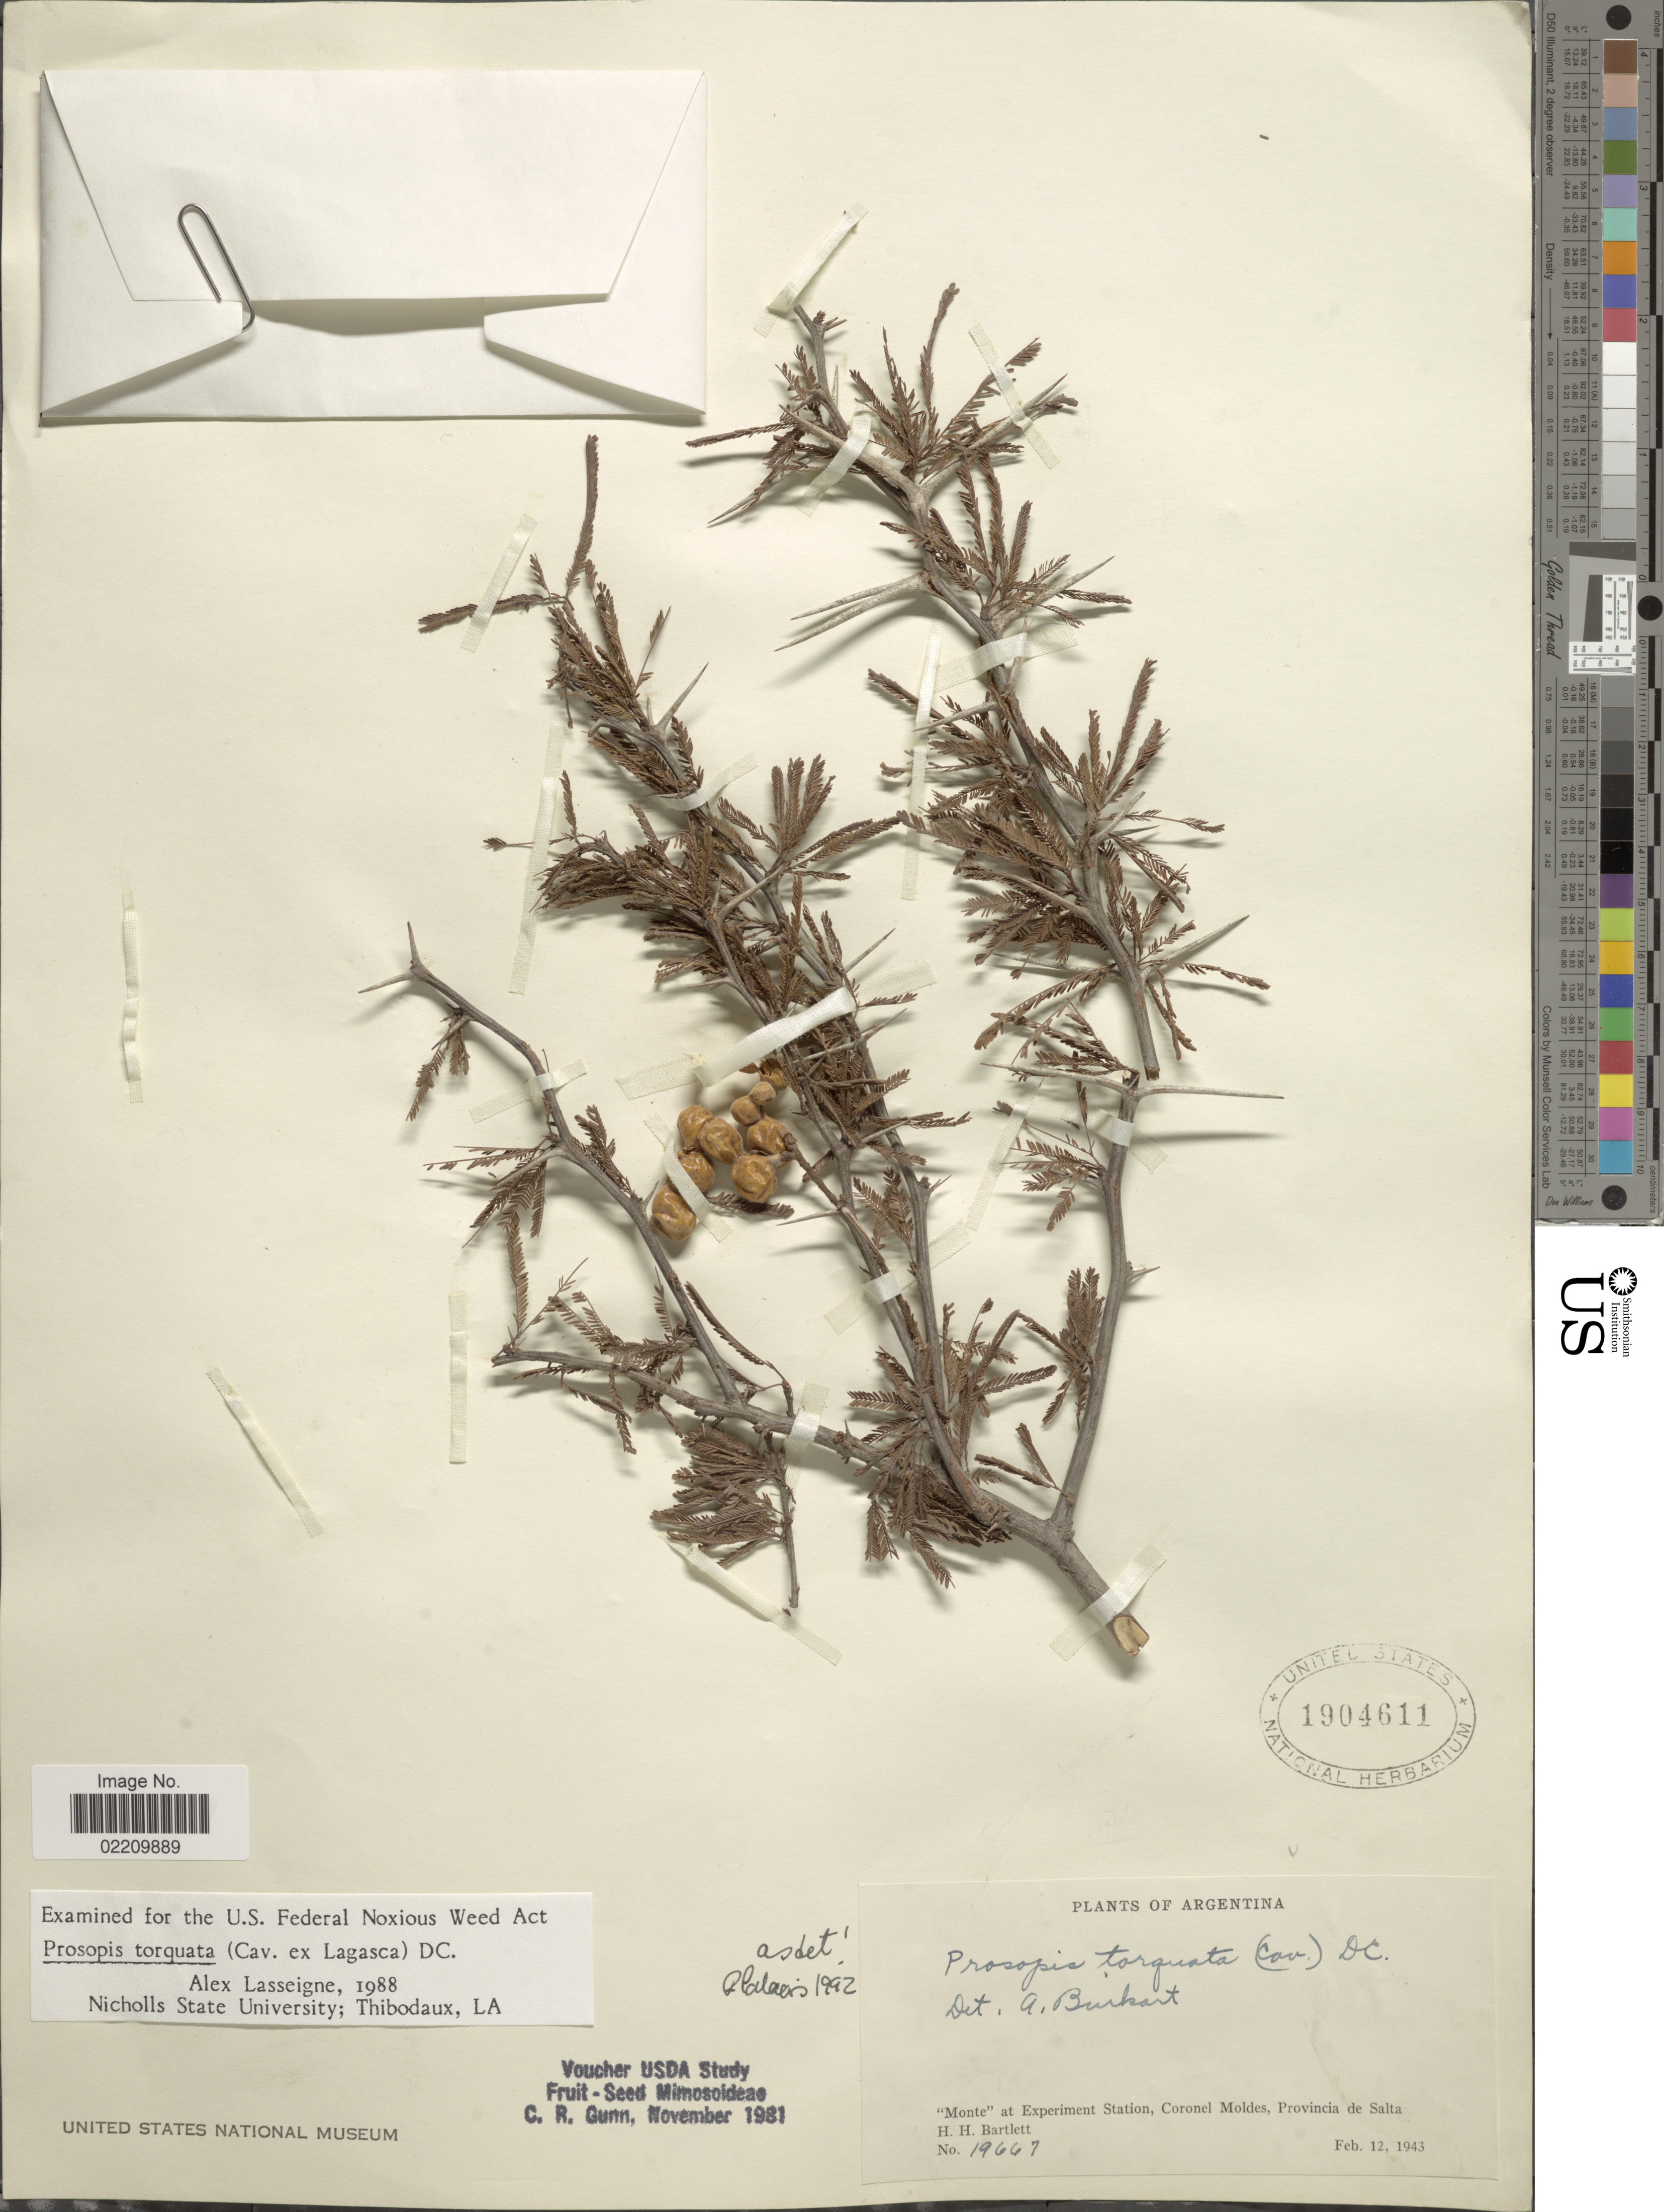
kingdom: Plantae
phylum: Tracheophyta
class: Magnoliopsida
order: Fabales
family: Fabaceae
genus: Strombocarpa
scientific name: Strombocarpa torquata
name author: (Lag.) Hutch.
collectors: H. H. Bartlett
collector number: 19667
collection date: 1943-02-12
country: Argentina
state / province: Salta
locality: Monte at Experiment Station, Coronel Moldes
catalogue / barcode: US 1904611